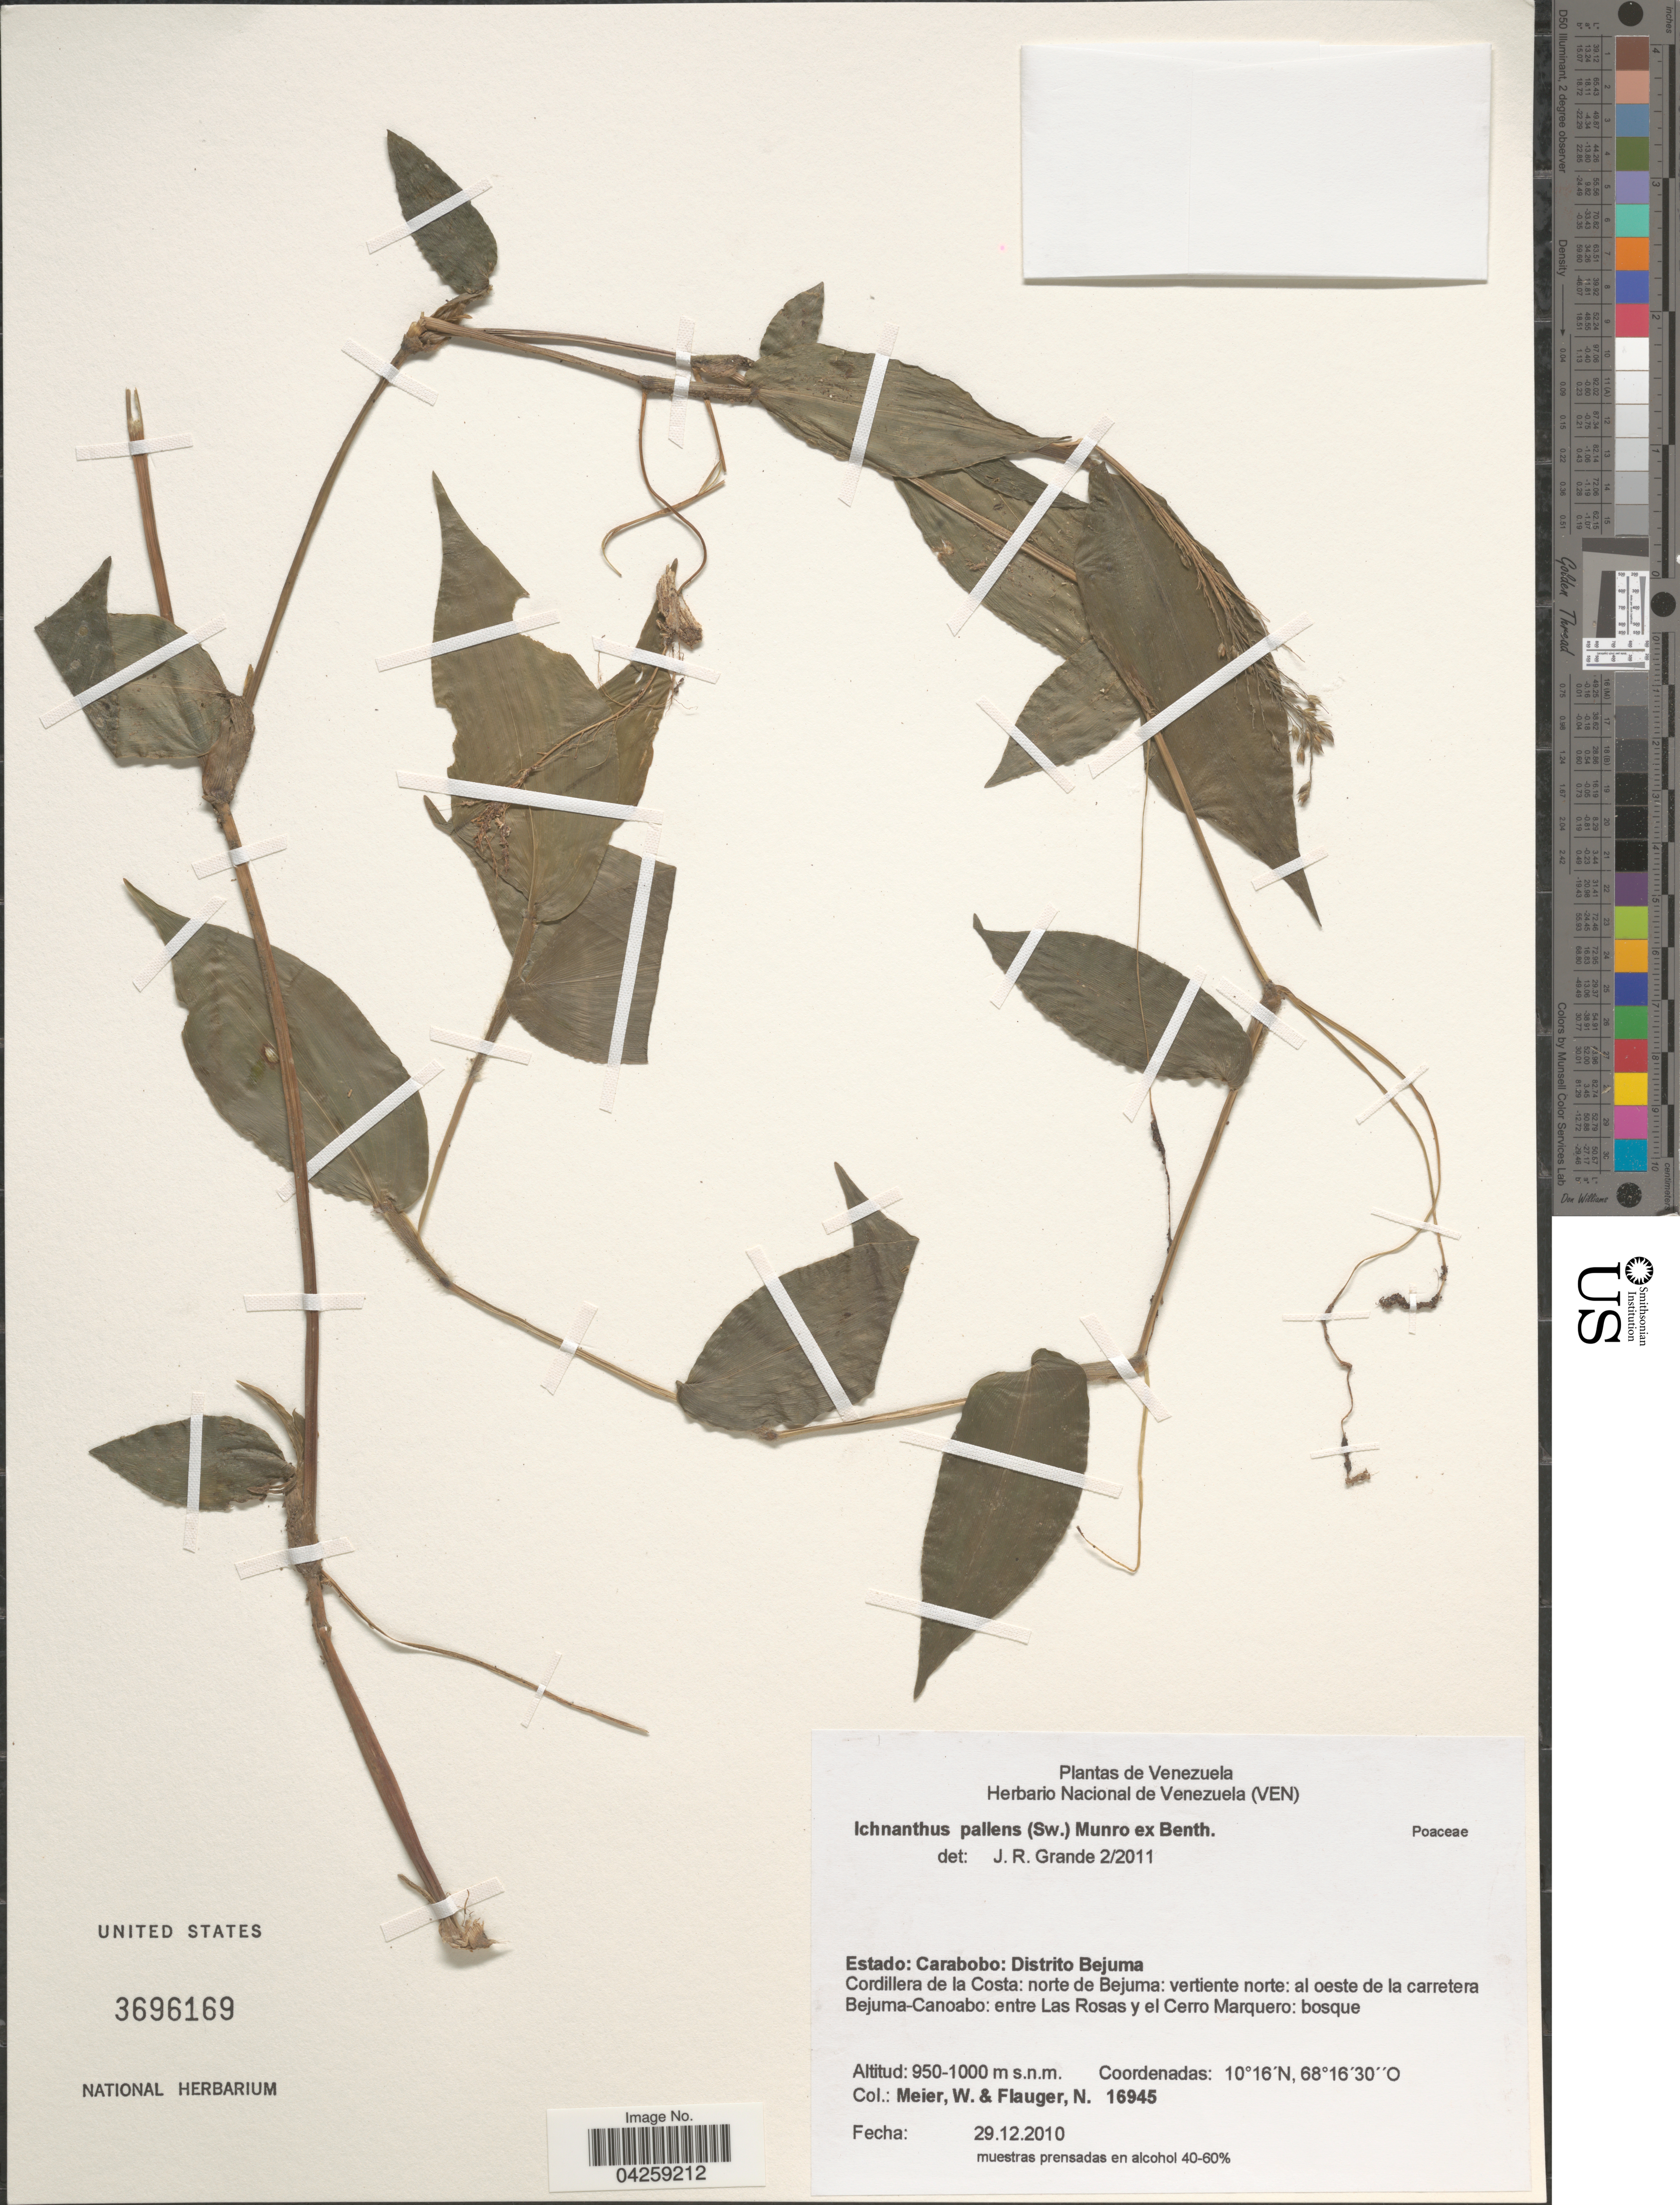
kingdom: Plantae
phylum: Tracheophyta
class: Liliopsida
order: Poales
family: Poaceae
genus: Ichnanthus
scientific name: Ichnanthus pallens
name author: (Sw.) Munro ex Benth.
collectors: W. Meier & N. Flauger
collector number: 16945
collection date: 2010-12-29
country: Venezuela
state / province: Carabobo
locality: Distrito Bejuma. Cordillera de la Costa: norte de Bejuma: vertiente norte: al oeste de la carretera Bejuma-Canoabo: entres Las Rosas y el Cerro Marquero: bosque.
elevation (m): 950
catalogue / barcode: US 3696169